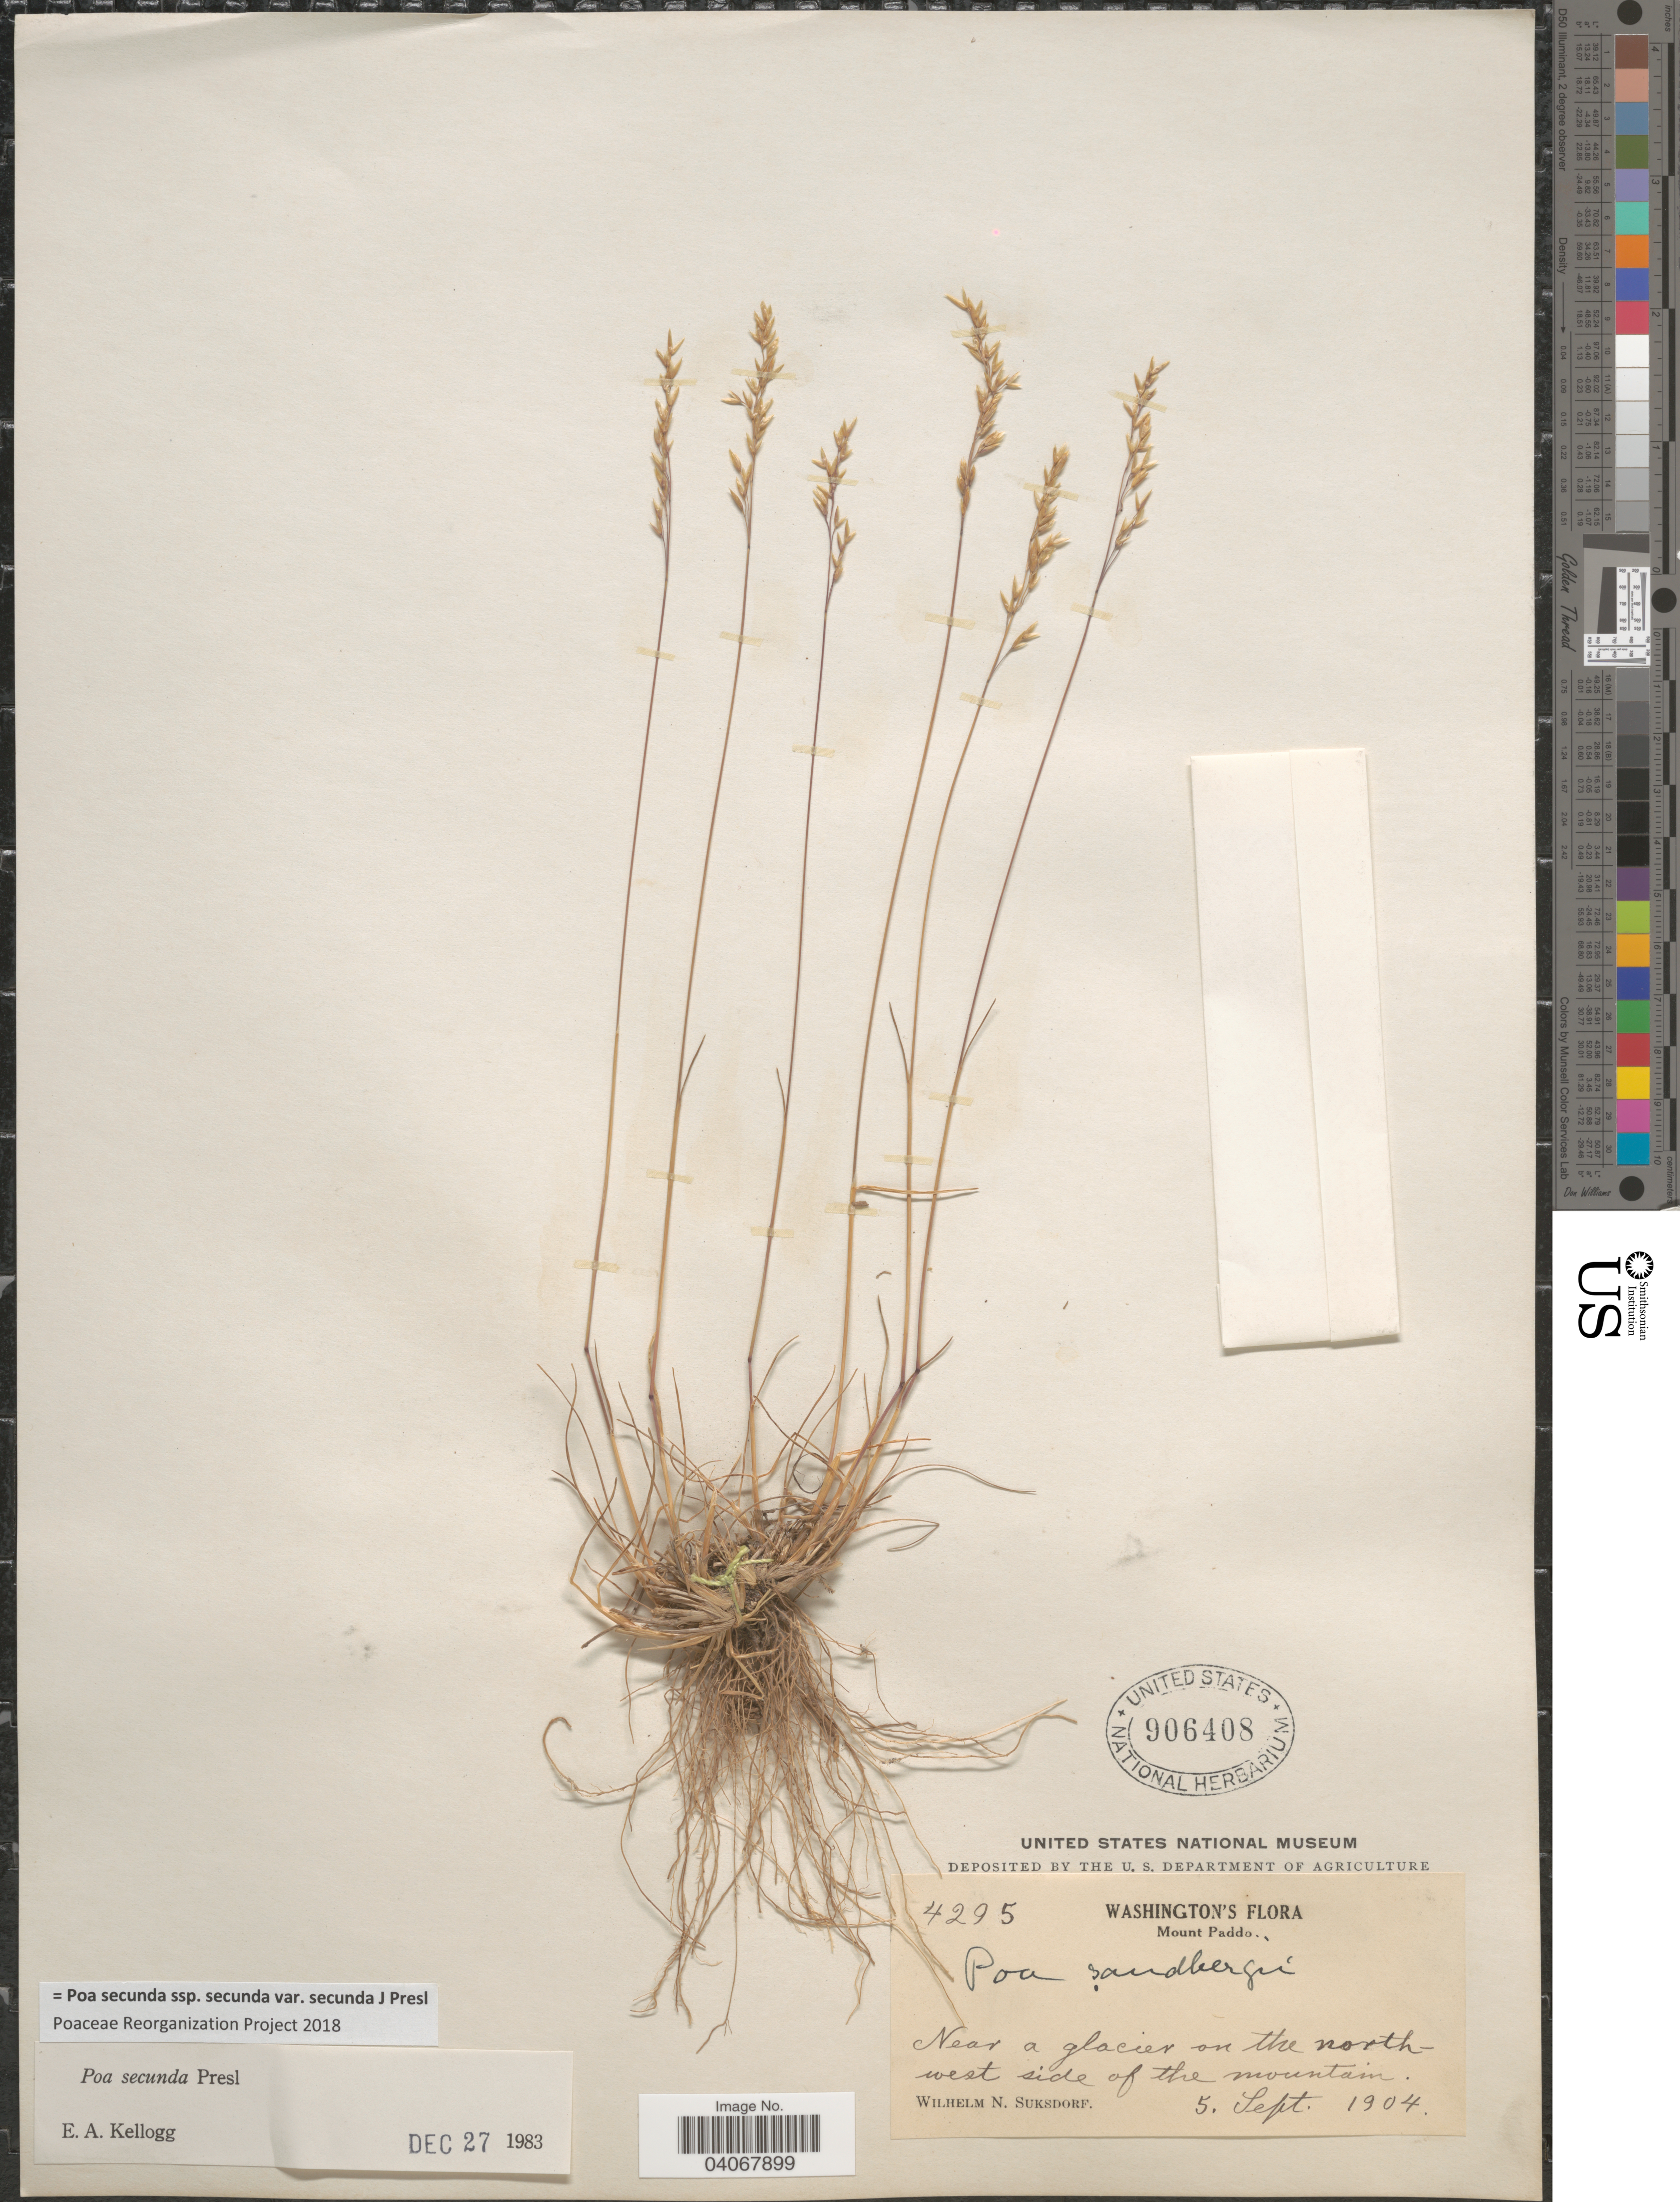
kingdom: Plantae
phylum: Tracheophyta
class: Liliopsida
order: Poales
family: Poaceae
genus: Poa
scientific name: Poa secunda subsp. secunda var. secunda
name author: J. Presl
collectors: W. N. Suksdorf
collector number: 4295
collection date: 1904-09-05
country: United States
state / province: Washington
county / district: Skamania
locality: Mount Paddo. Near a glacier on the northwest side of the mountain.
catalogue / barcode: US 906408